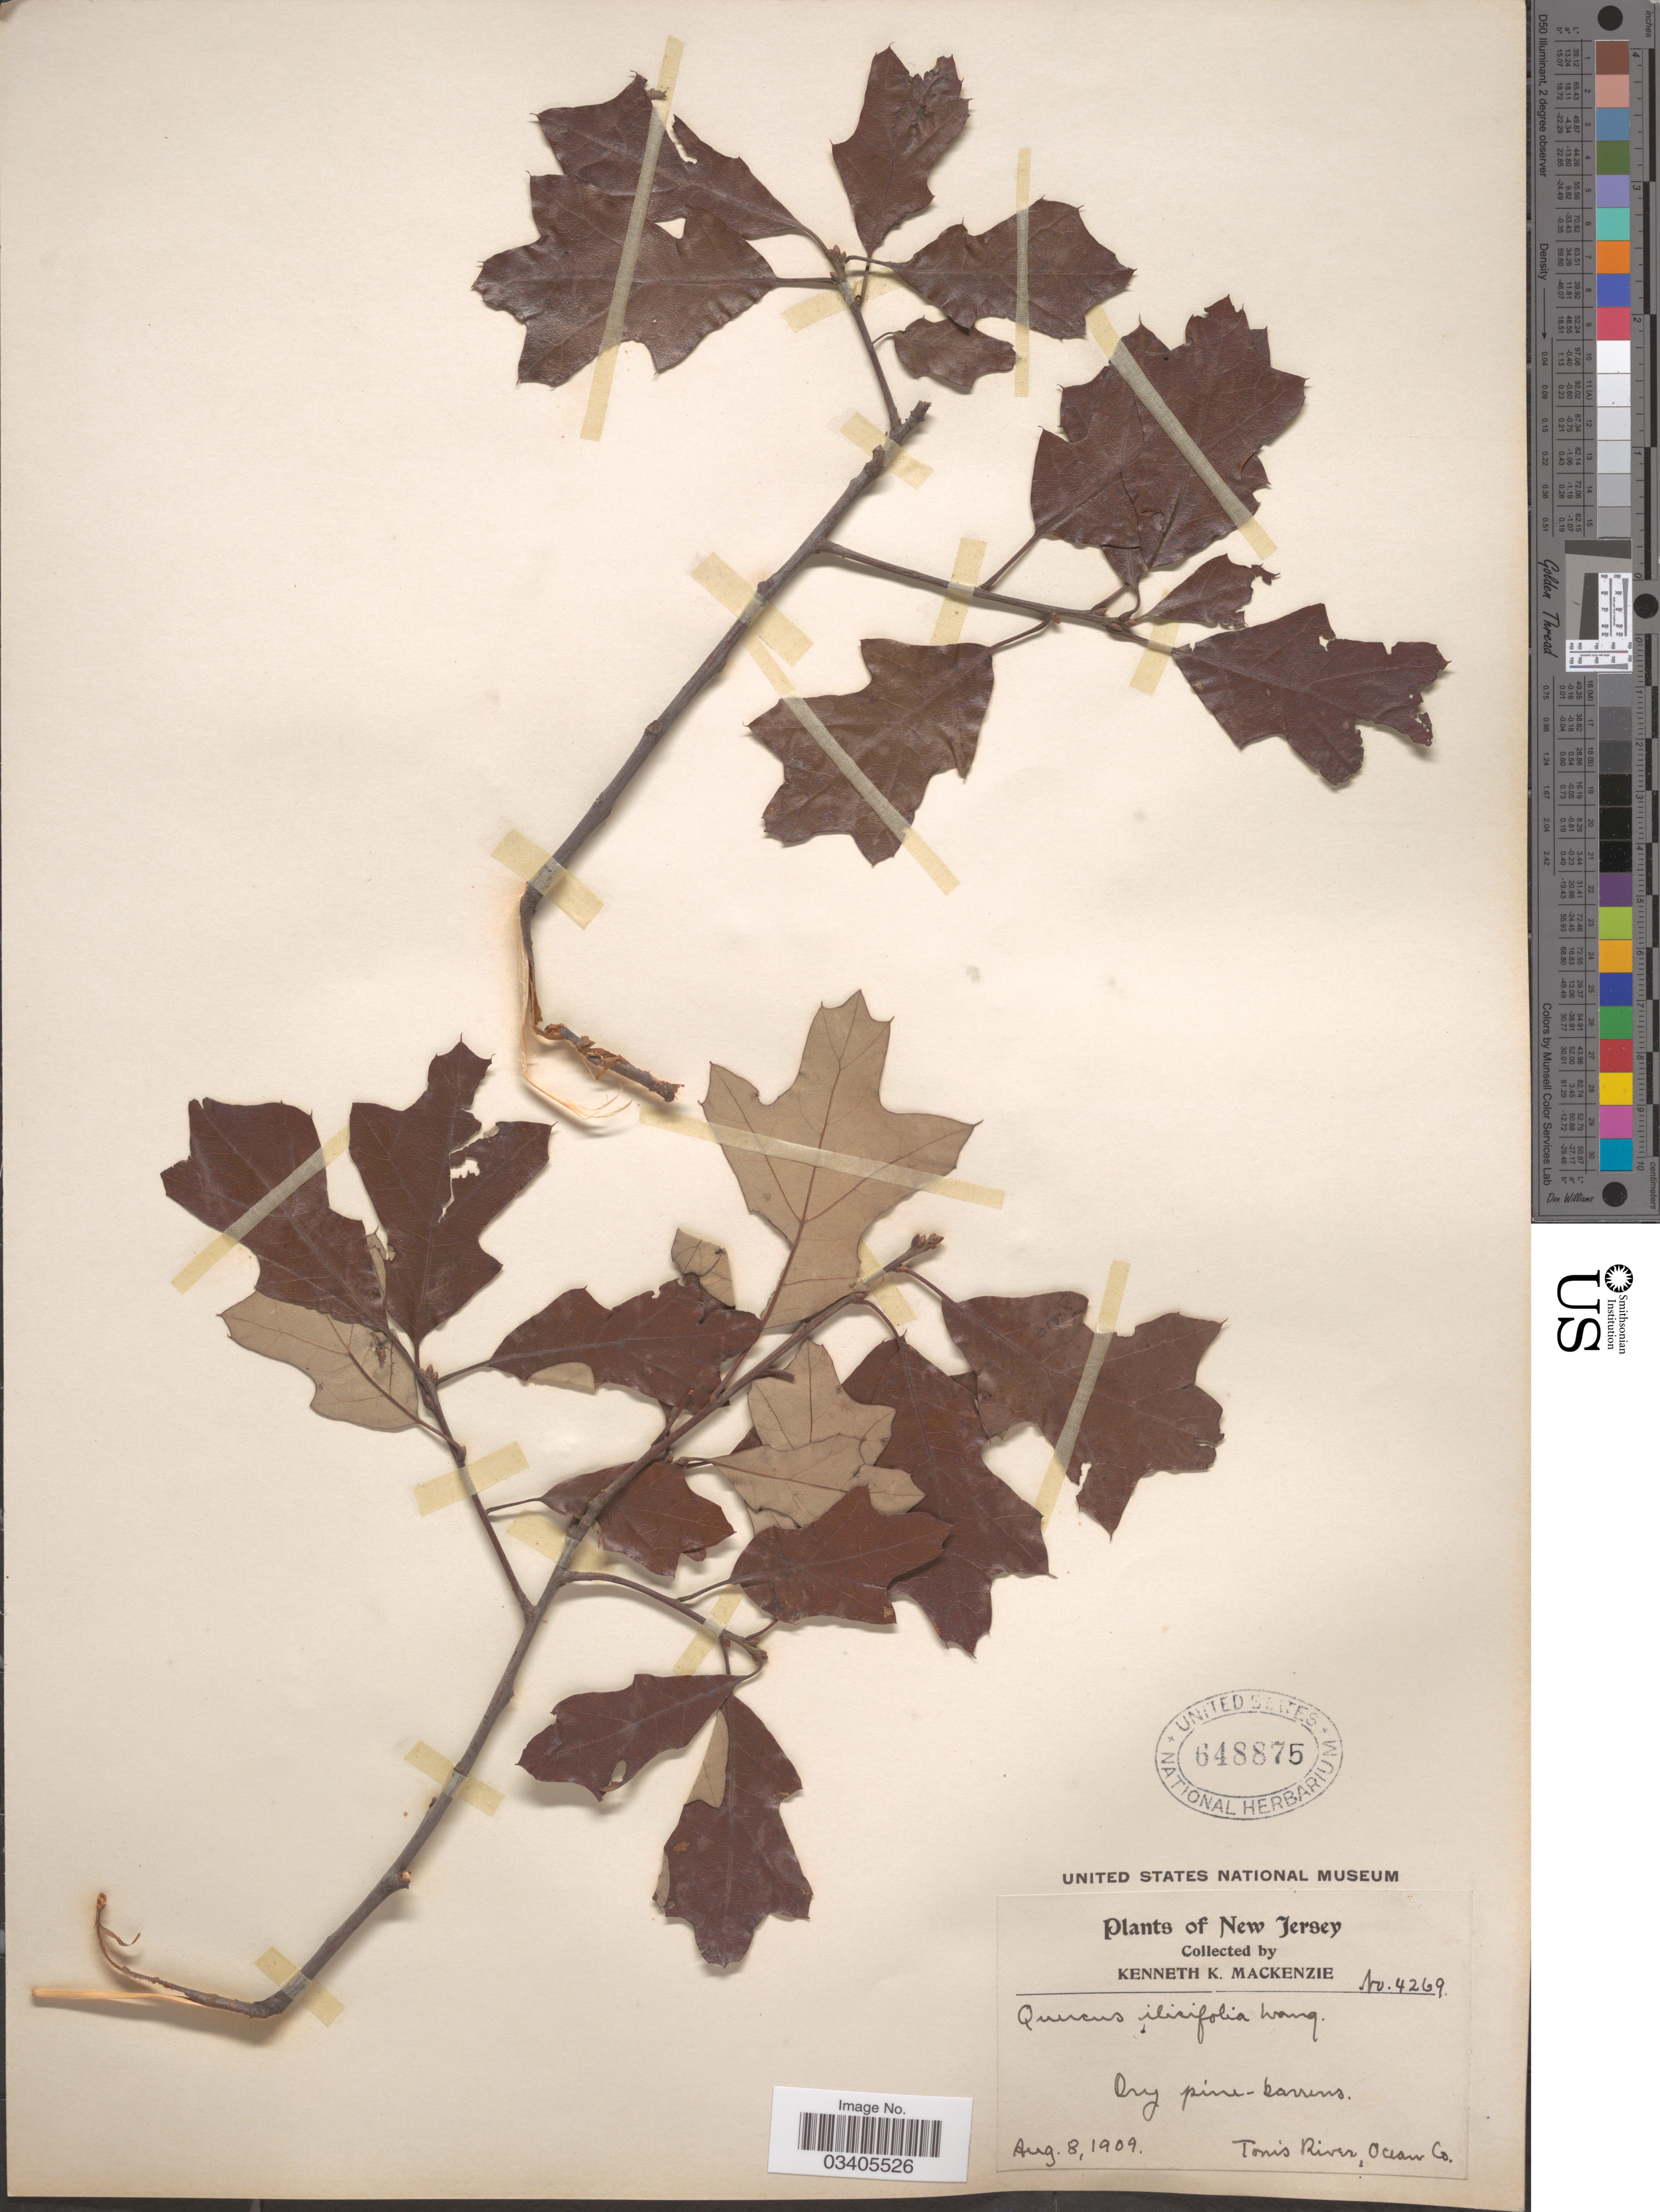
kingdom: Plantae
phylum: Tracheophyta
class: Magnoliopsida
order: Fagales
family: Fagaceae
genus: Quercus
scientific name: Quercus ilicifolia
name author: Wangenh.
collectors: K. K. Mackenzie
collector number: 4269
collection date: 1909-08-08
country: United States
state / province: New Jersey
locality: Toms River, Ocean Co.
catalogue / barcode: US 648875